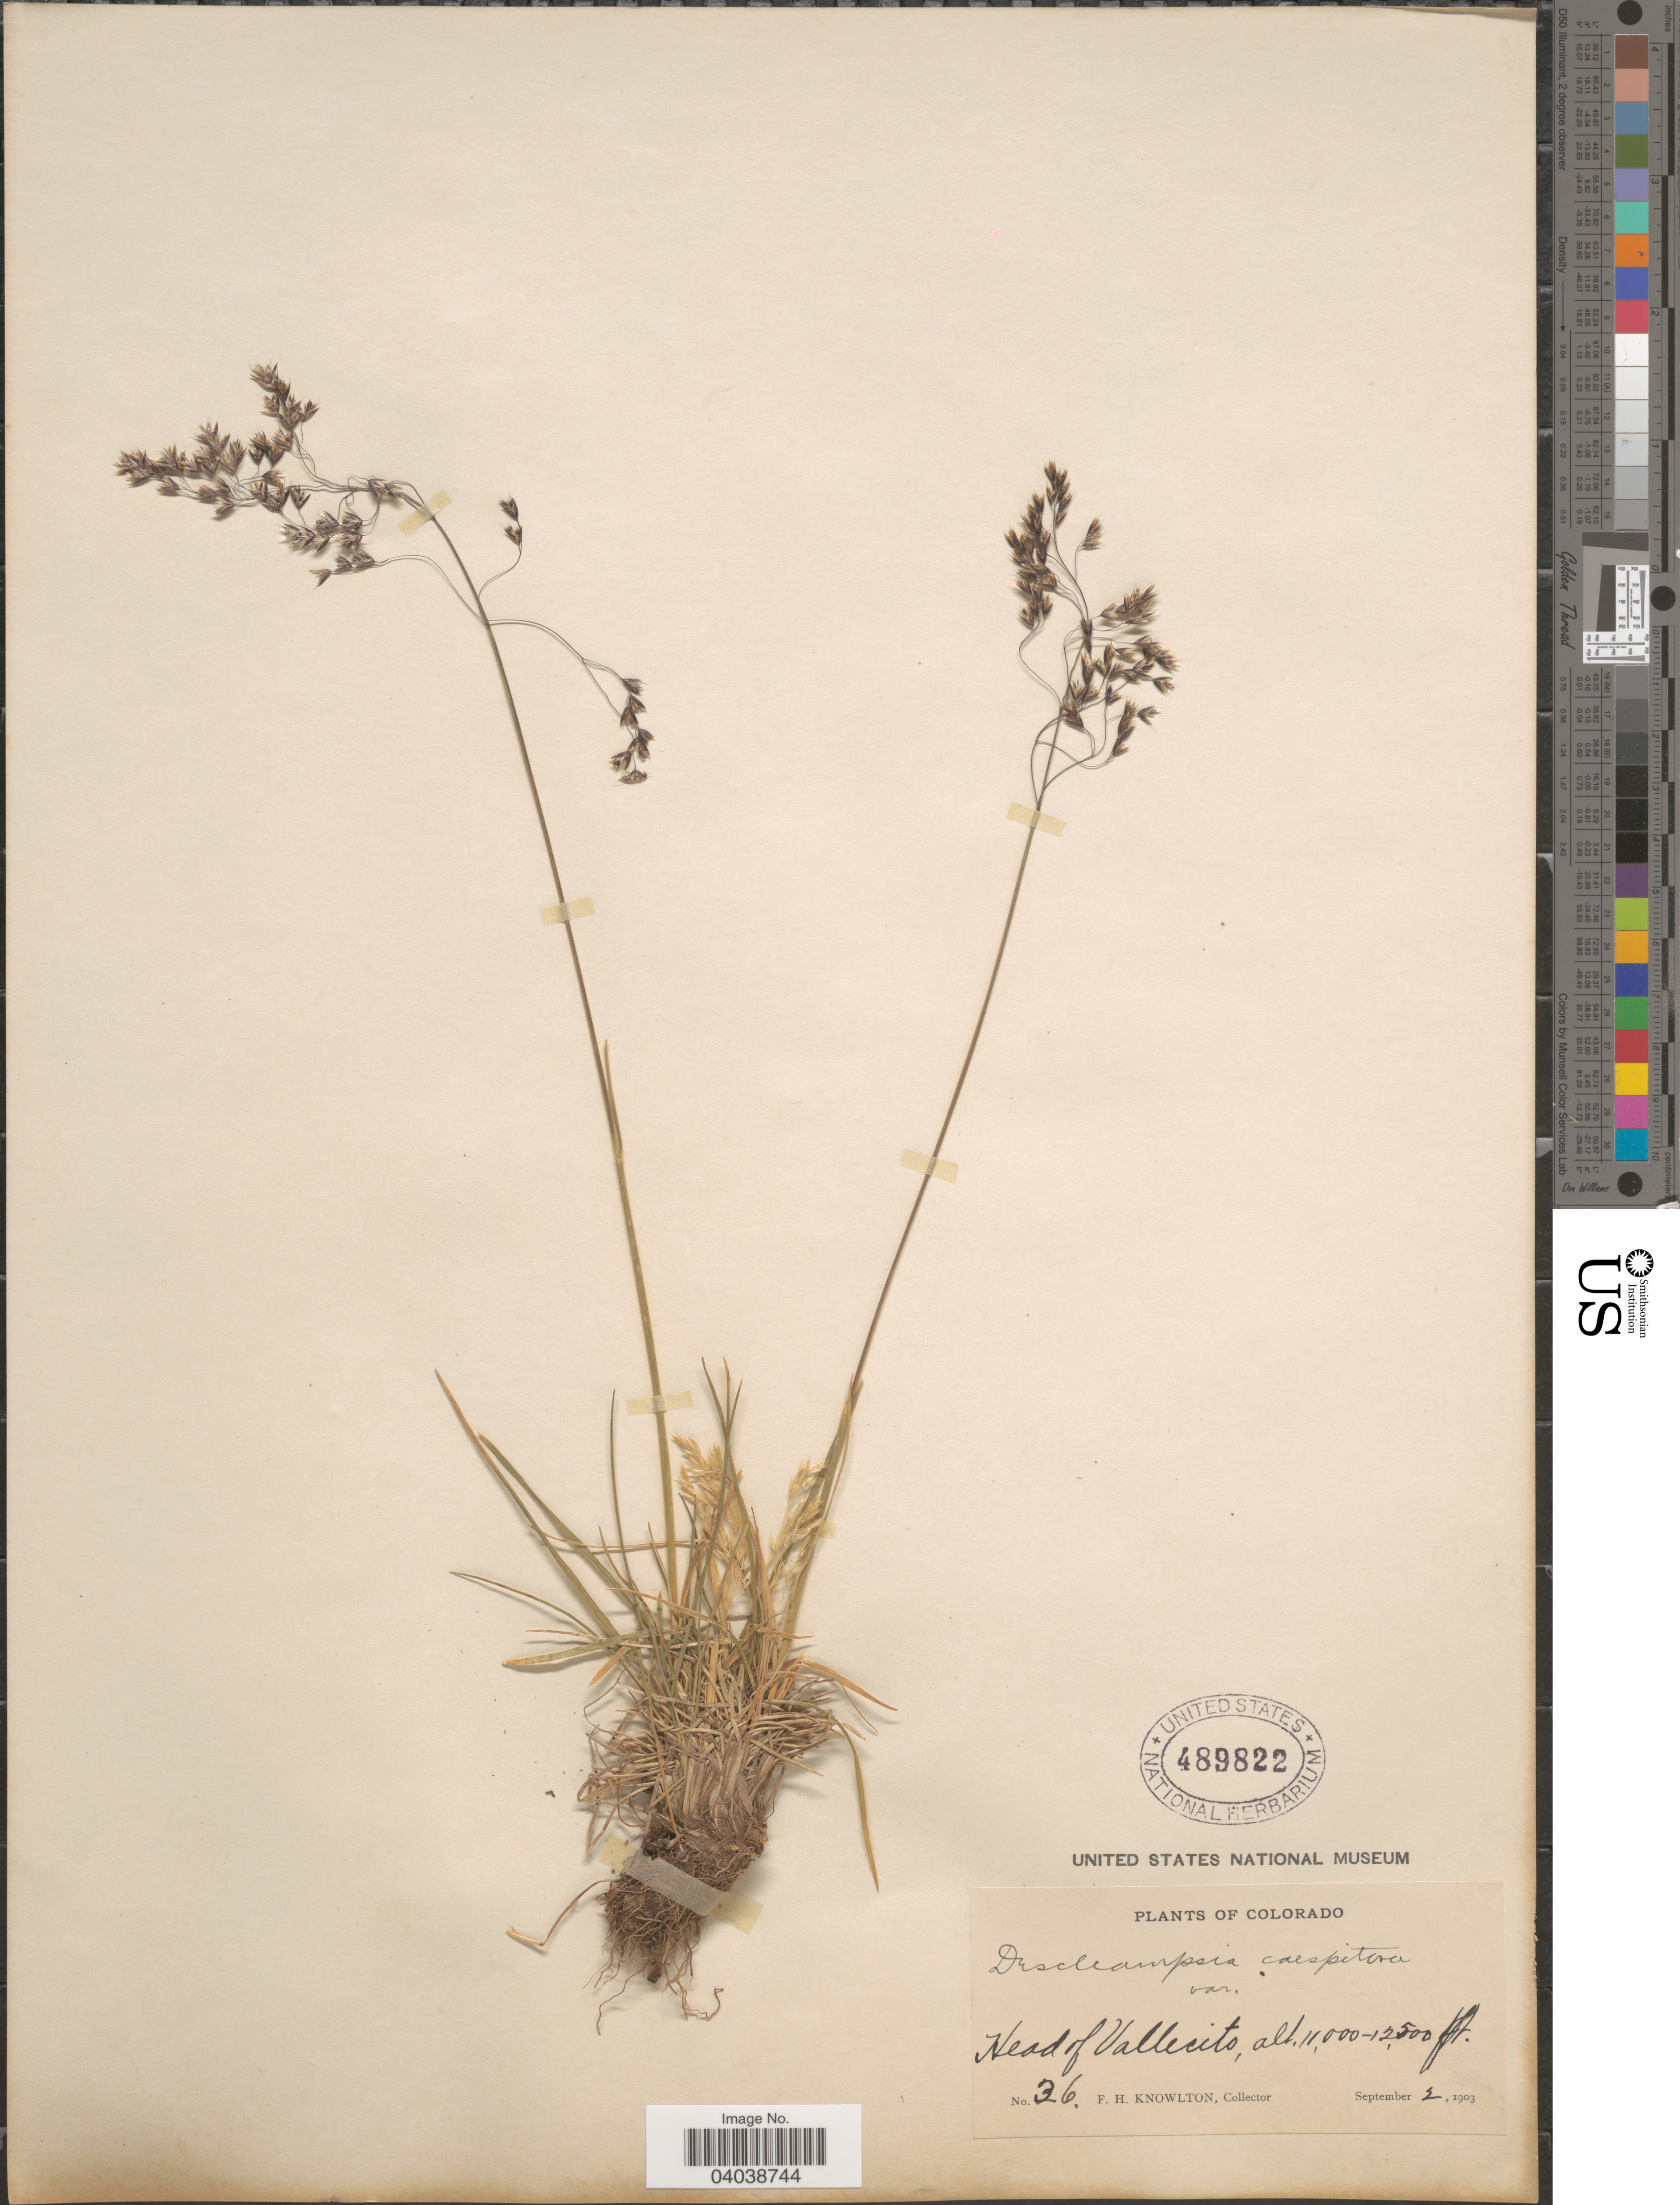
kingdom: Plantae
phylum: Tracheophyta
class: Liliopsida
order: Poales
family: Poaceae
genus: Deschampsia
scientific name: Deschampsia cespitosa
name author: (L.) P. Beauv.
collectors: F. H. Knowlton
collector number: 36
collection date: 1903-09-02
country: United States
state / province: Colorado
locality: Head of Vallecito.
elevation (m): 3353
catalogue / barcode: US 489822